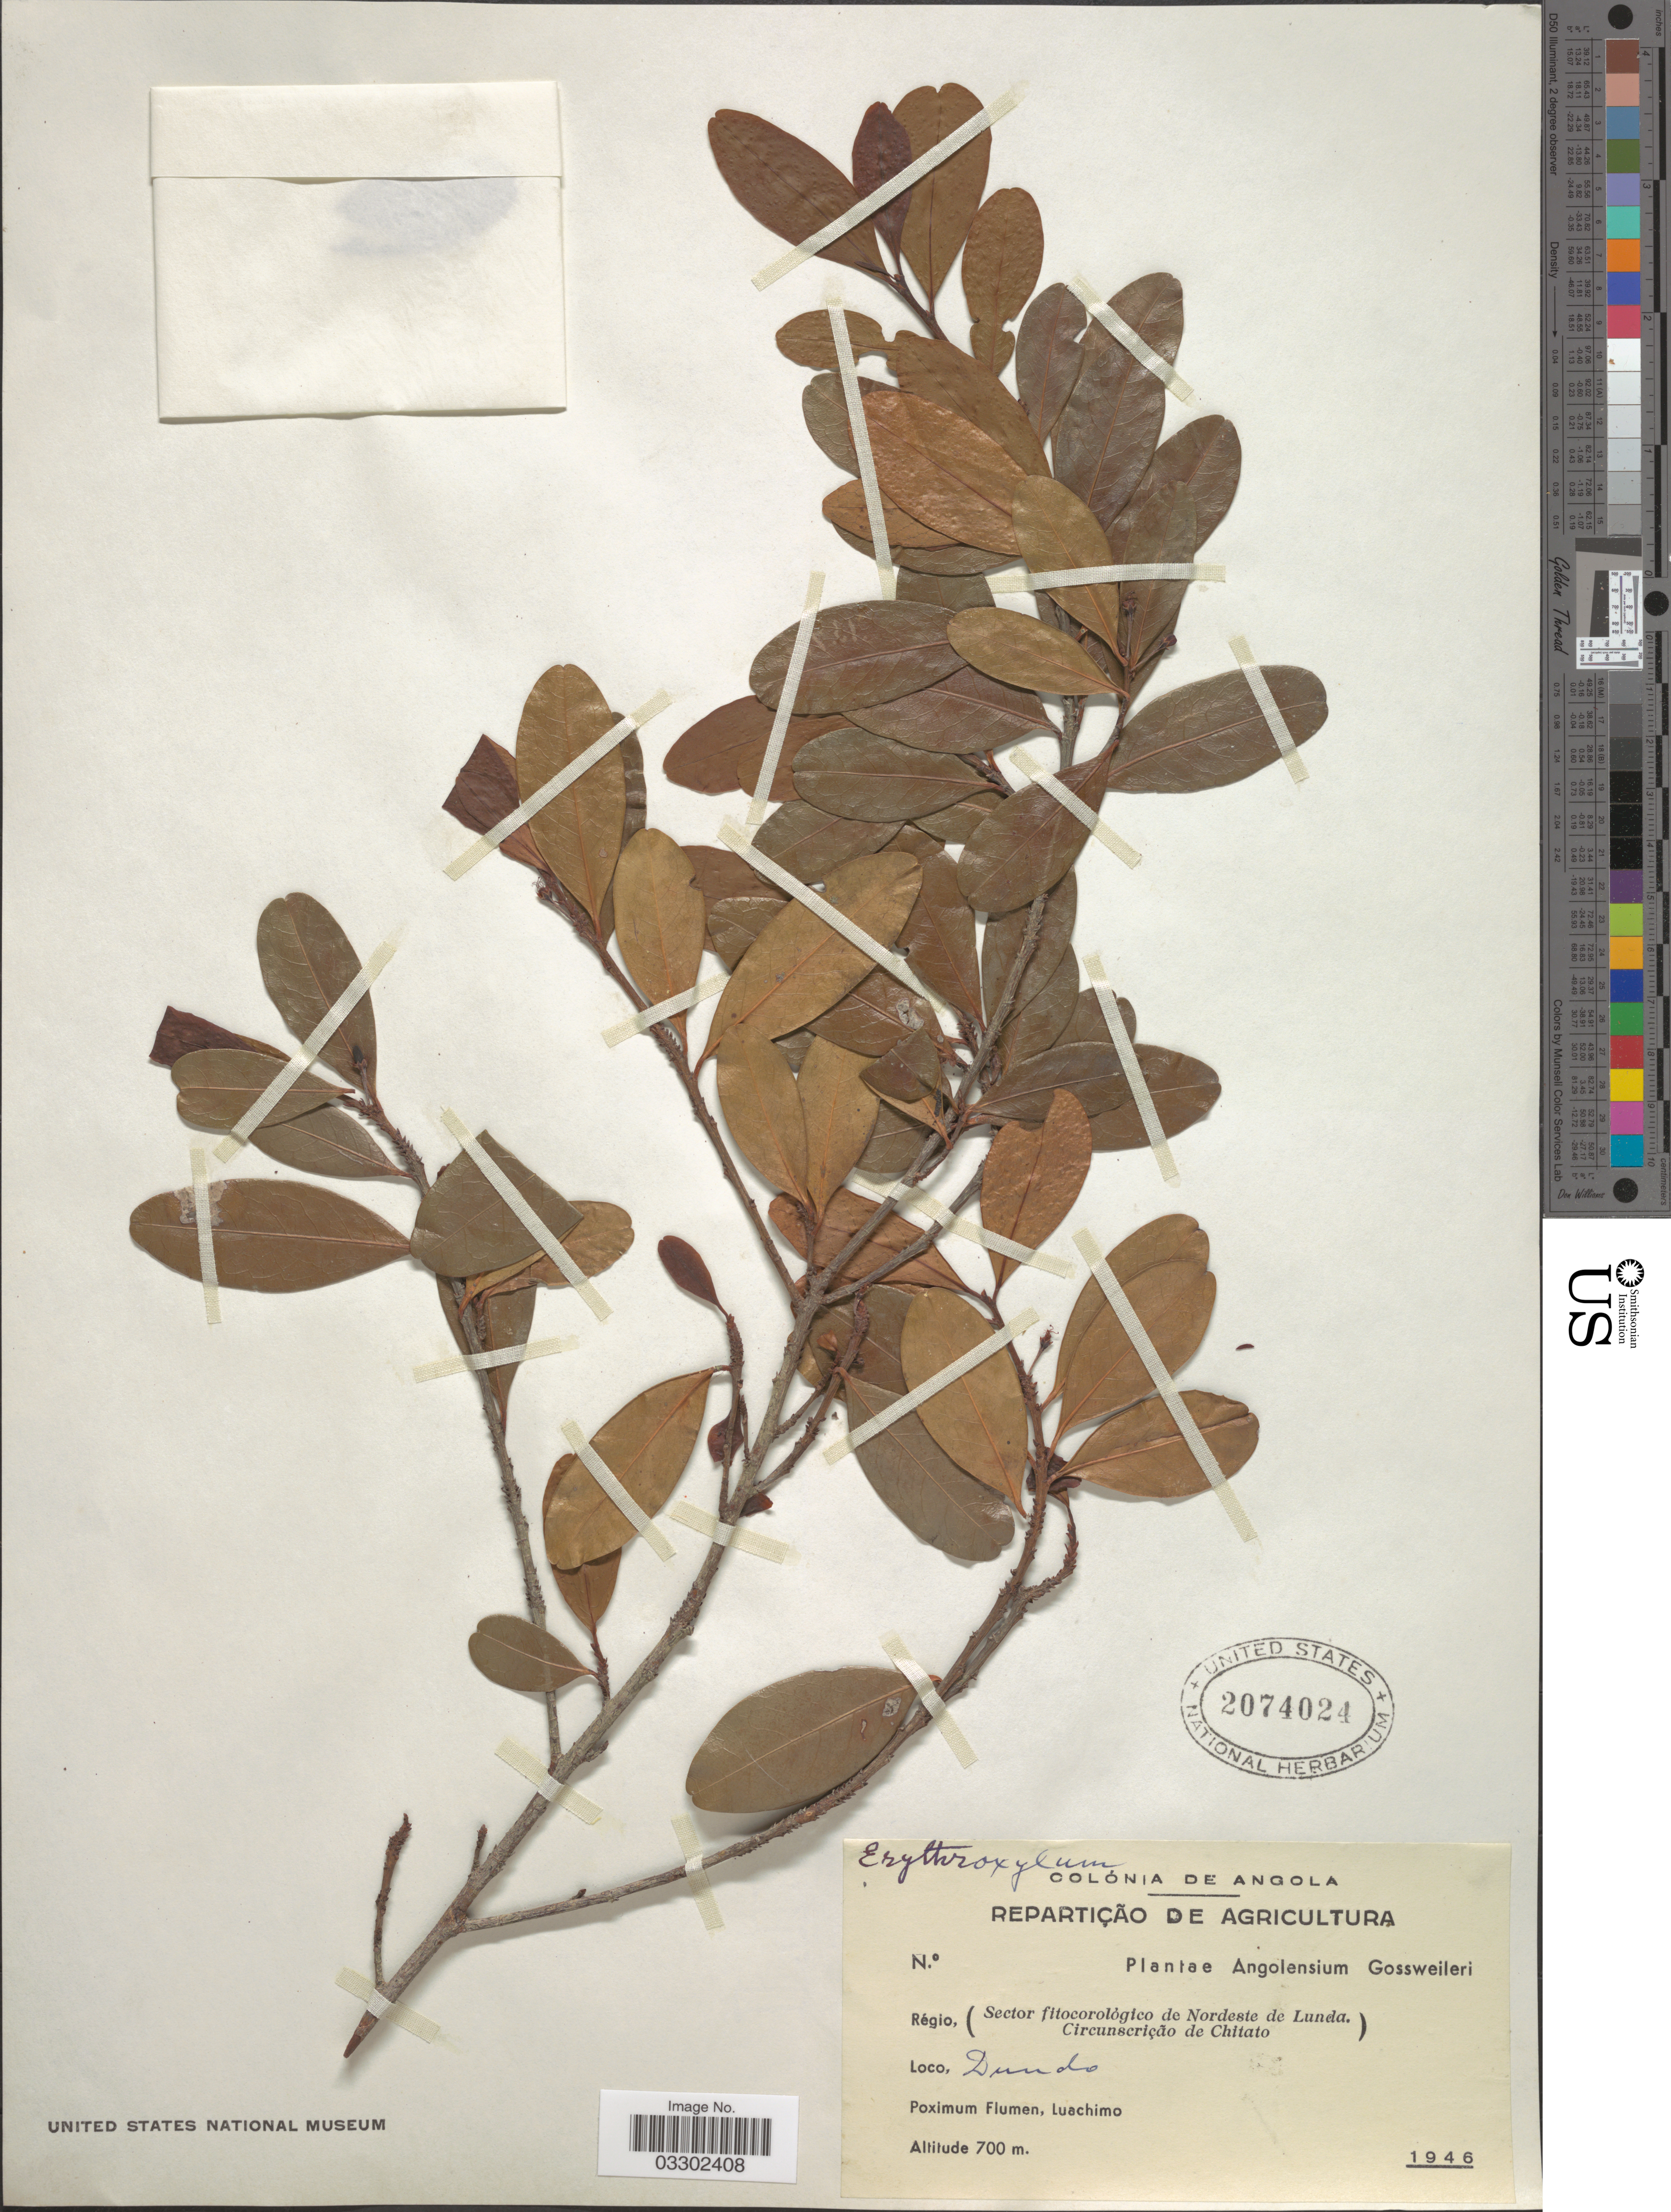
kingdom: Plantae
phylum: Tracheophyta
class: Magnoliopsida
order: Malpighiales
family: Erythroxylaceae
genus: Erythroxylum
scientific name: Erythroxylum sp.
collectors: -. Gossweiler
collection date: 1946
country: Angola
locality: Sector fitocorológico de Nordeste de Lunda. Circunscrição de Chitato. Dundo. Poximum Flumen, Luachimo.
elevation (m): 700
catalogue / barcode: US 2074024